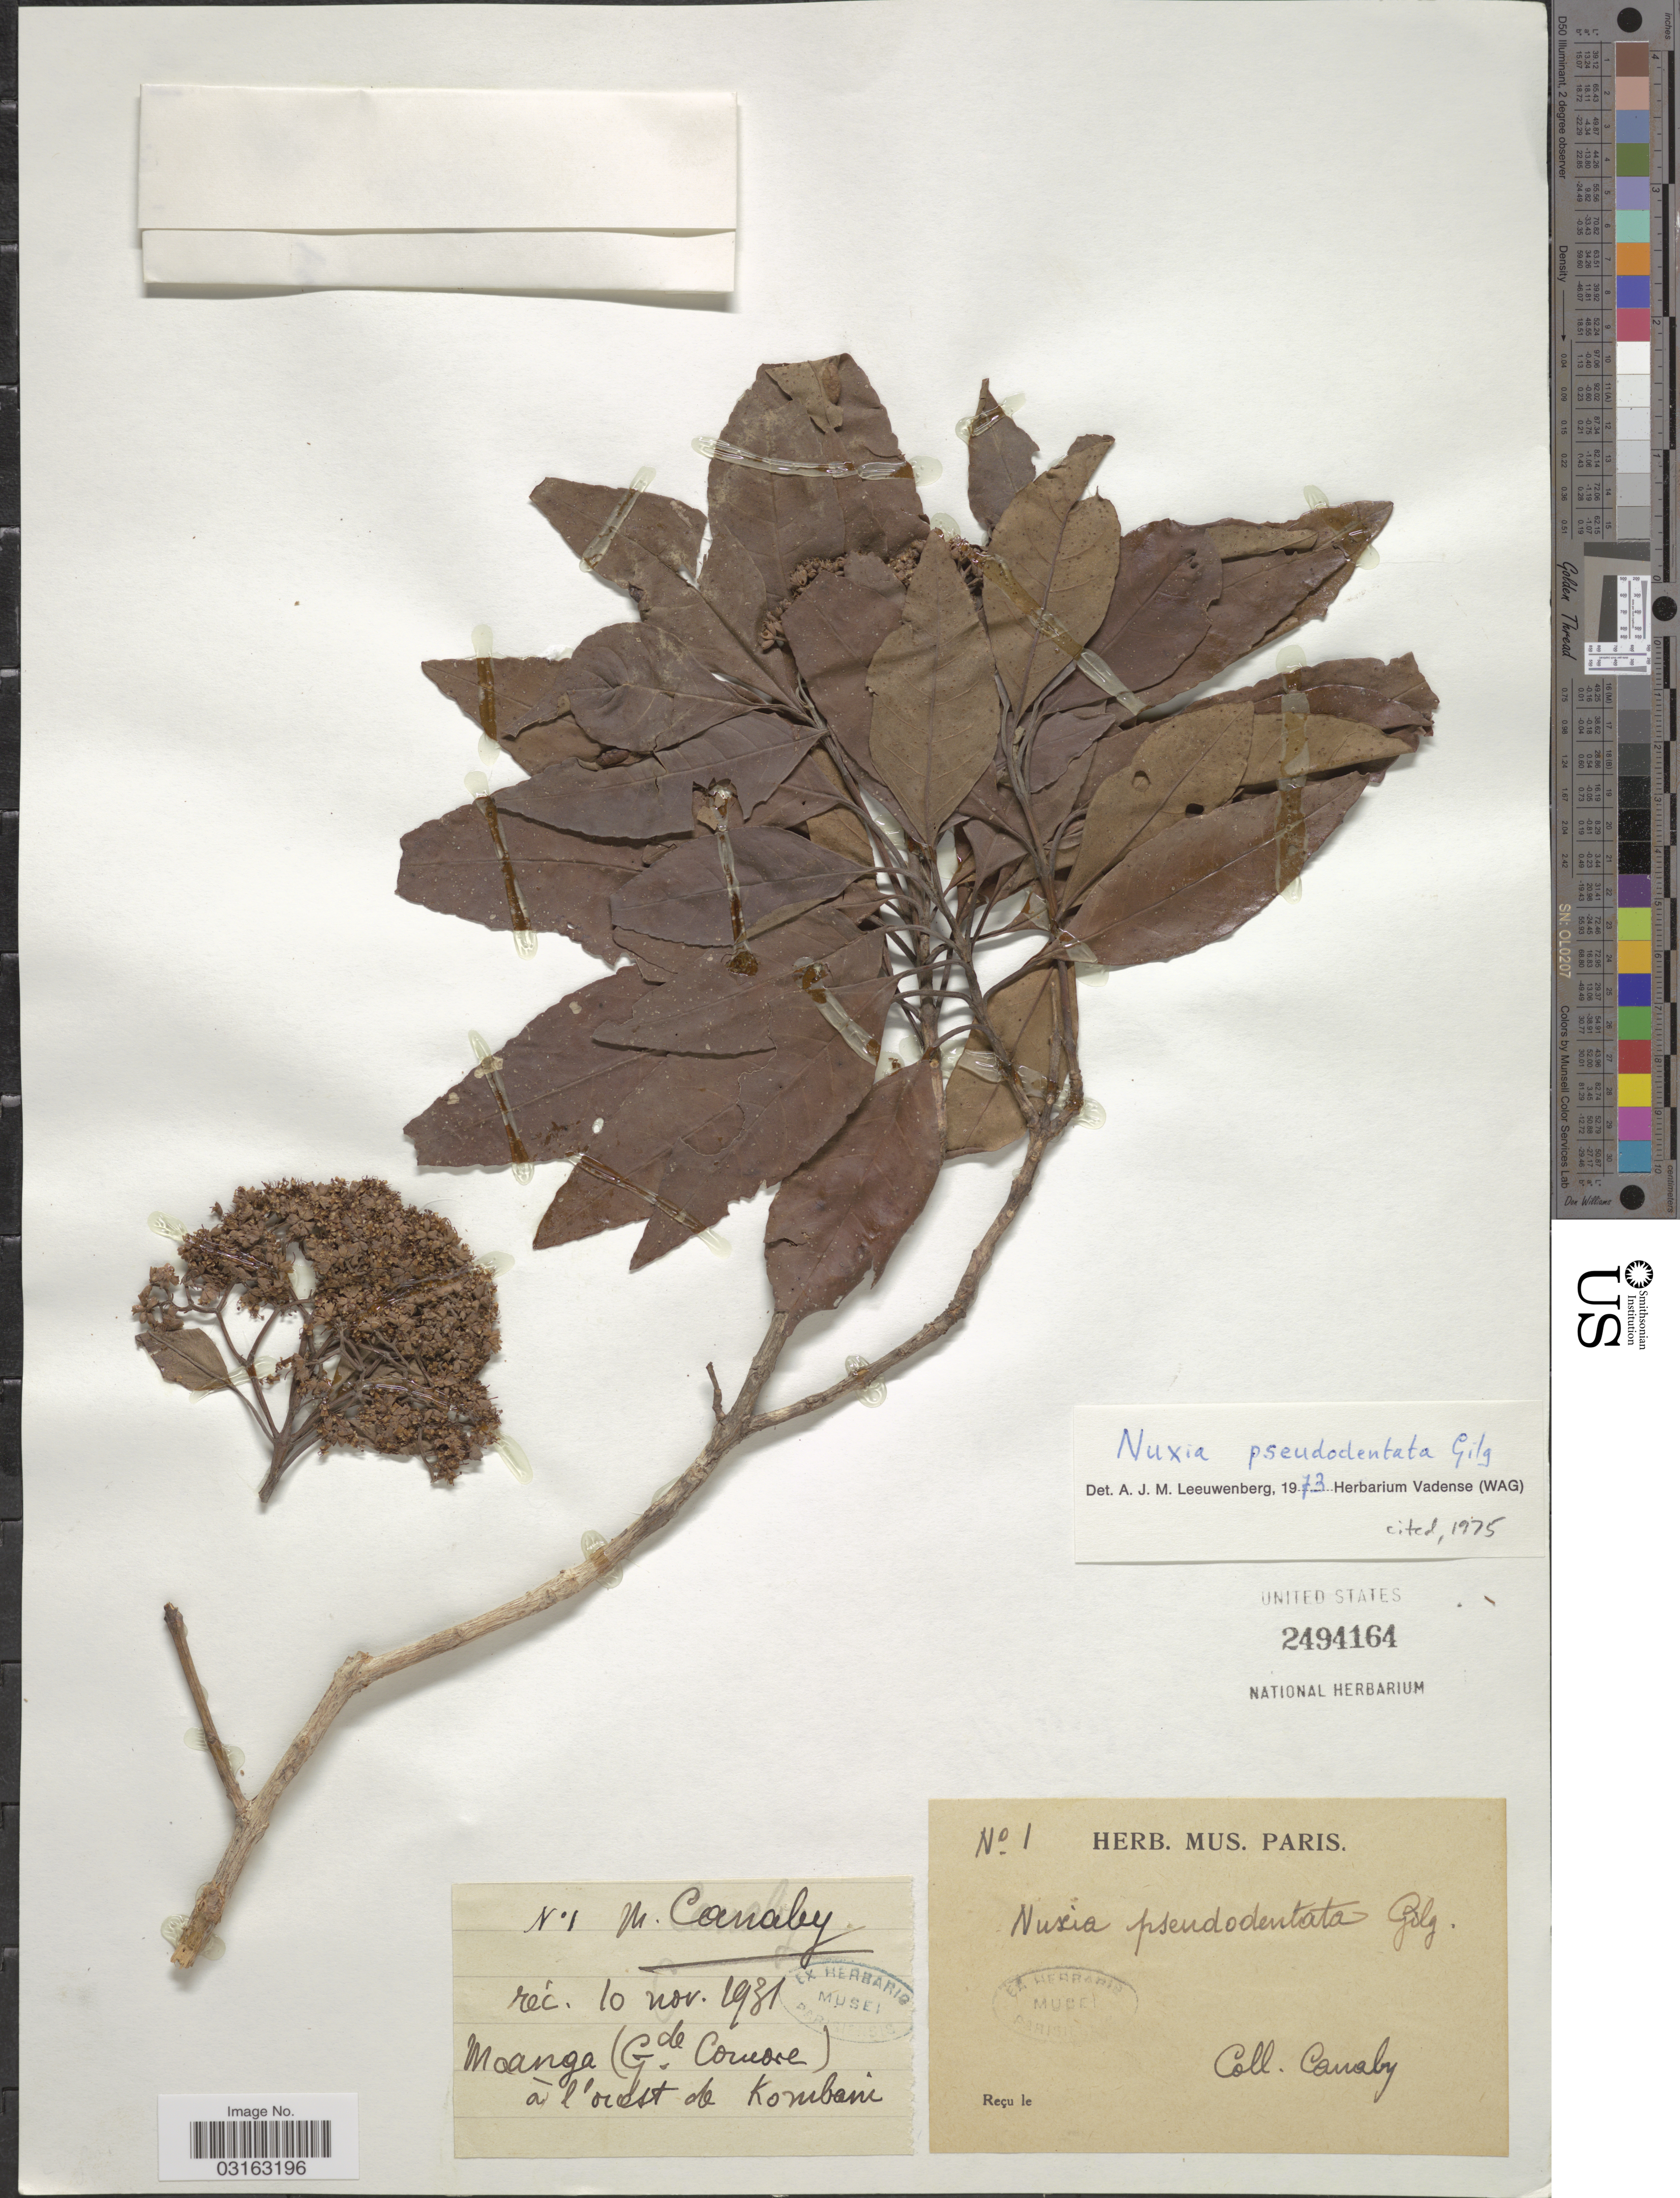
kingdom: Plantae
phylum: Tracheophyta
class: Magnoliopsida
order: Lamiales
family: Stilbaceae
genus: Nuxia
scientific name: Nuxia pseudodentata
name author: Gilg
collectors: M. Canaby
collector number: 1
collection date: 1931-11-10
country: Comoros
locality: Moanga (Gde Comore) á l'ouest de Kombani. [interpreted]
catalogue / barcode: US 2494164